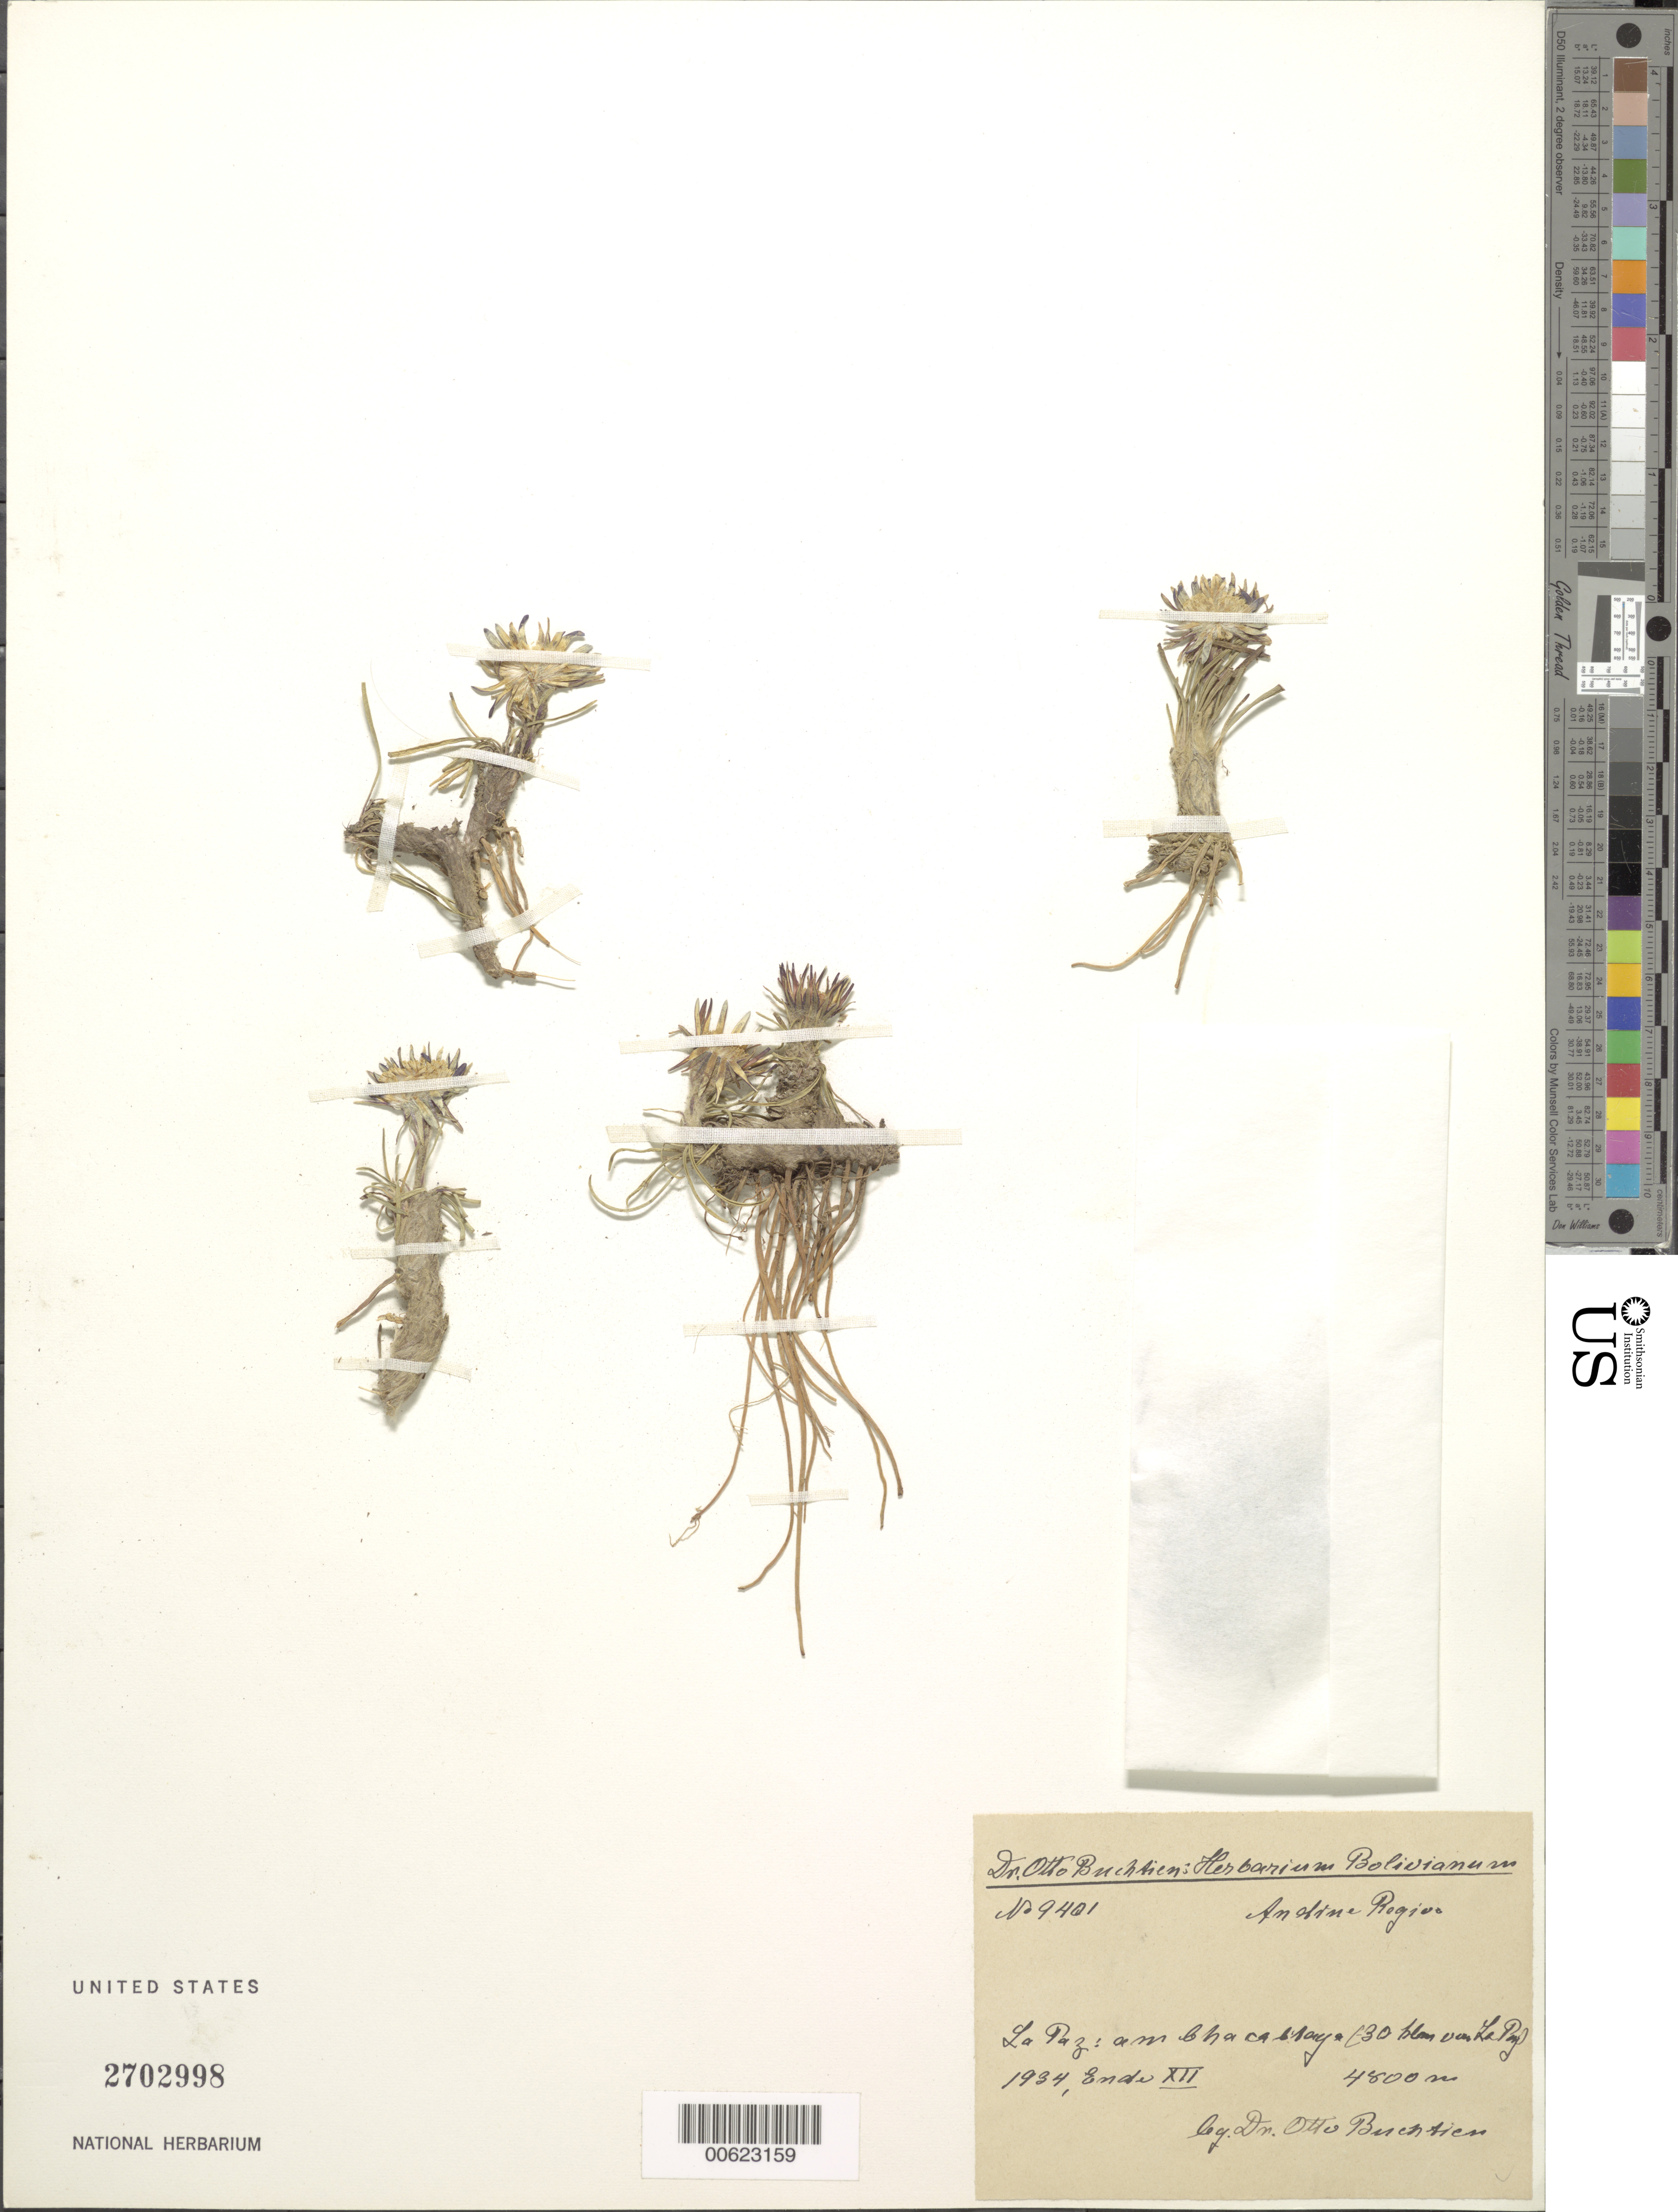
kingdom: Plantae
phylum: Tracheophyta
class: Magnoliopsida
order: Asterales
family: Asteraceae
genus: Werneria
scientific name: Werneria villosa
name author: A. Gray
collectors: O. Buchtien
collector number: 9401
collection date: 1934-12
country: Bolivia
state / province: La Paz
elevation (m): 4800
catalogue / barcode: US 2702998